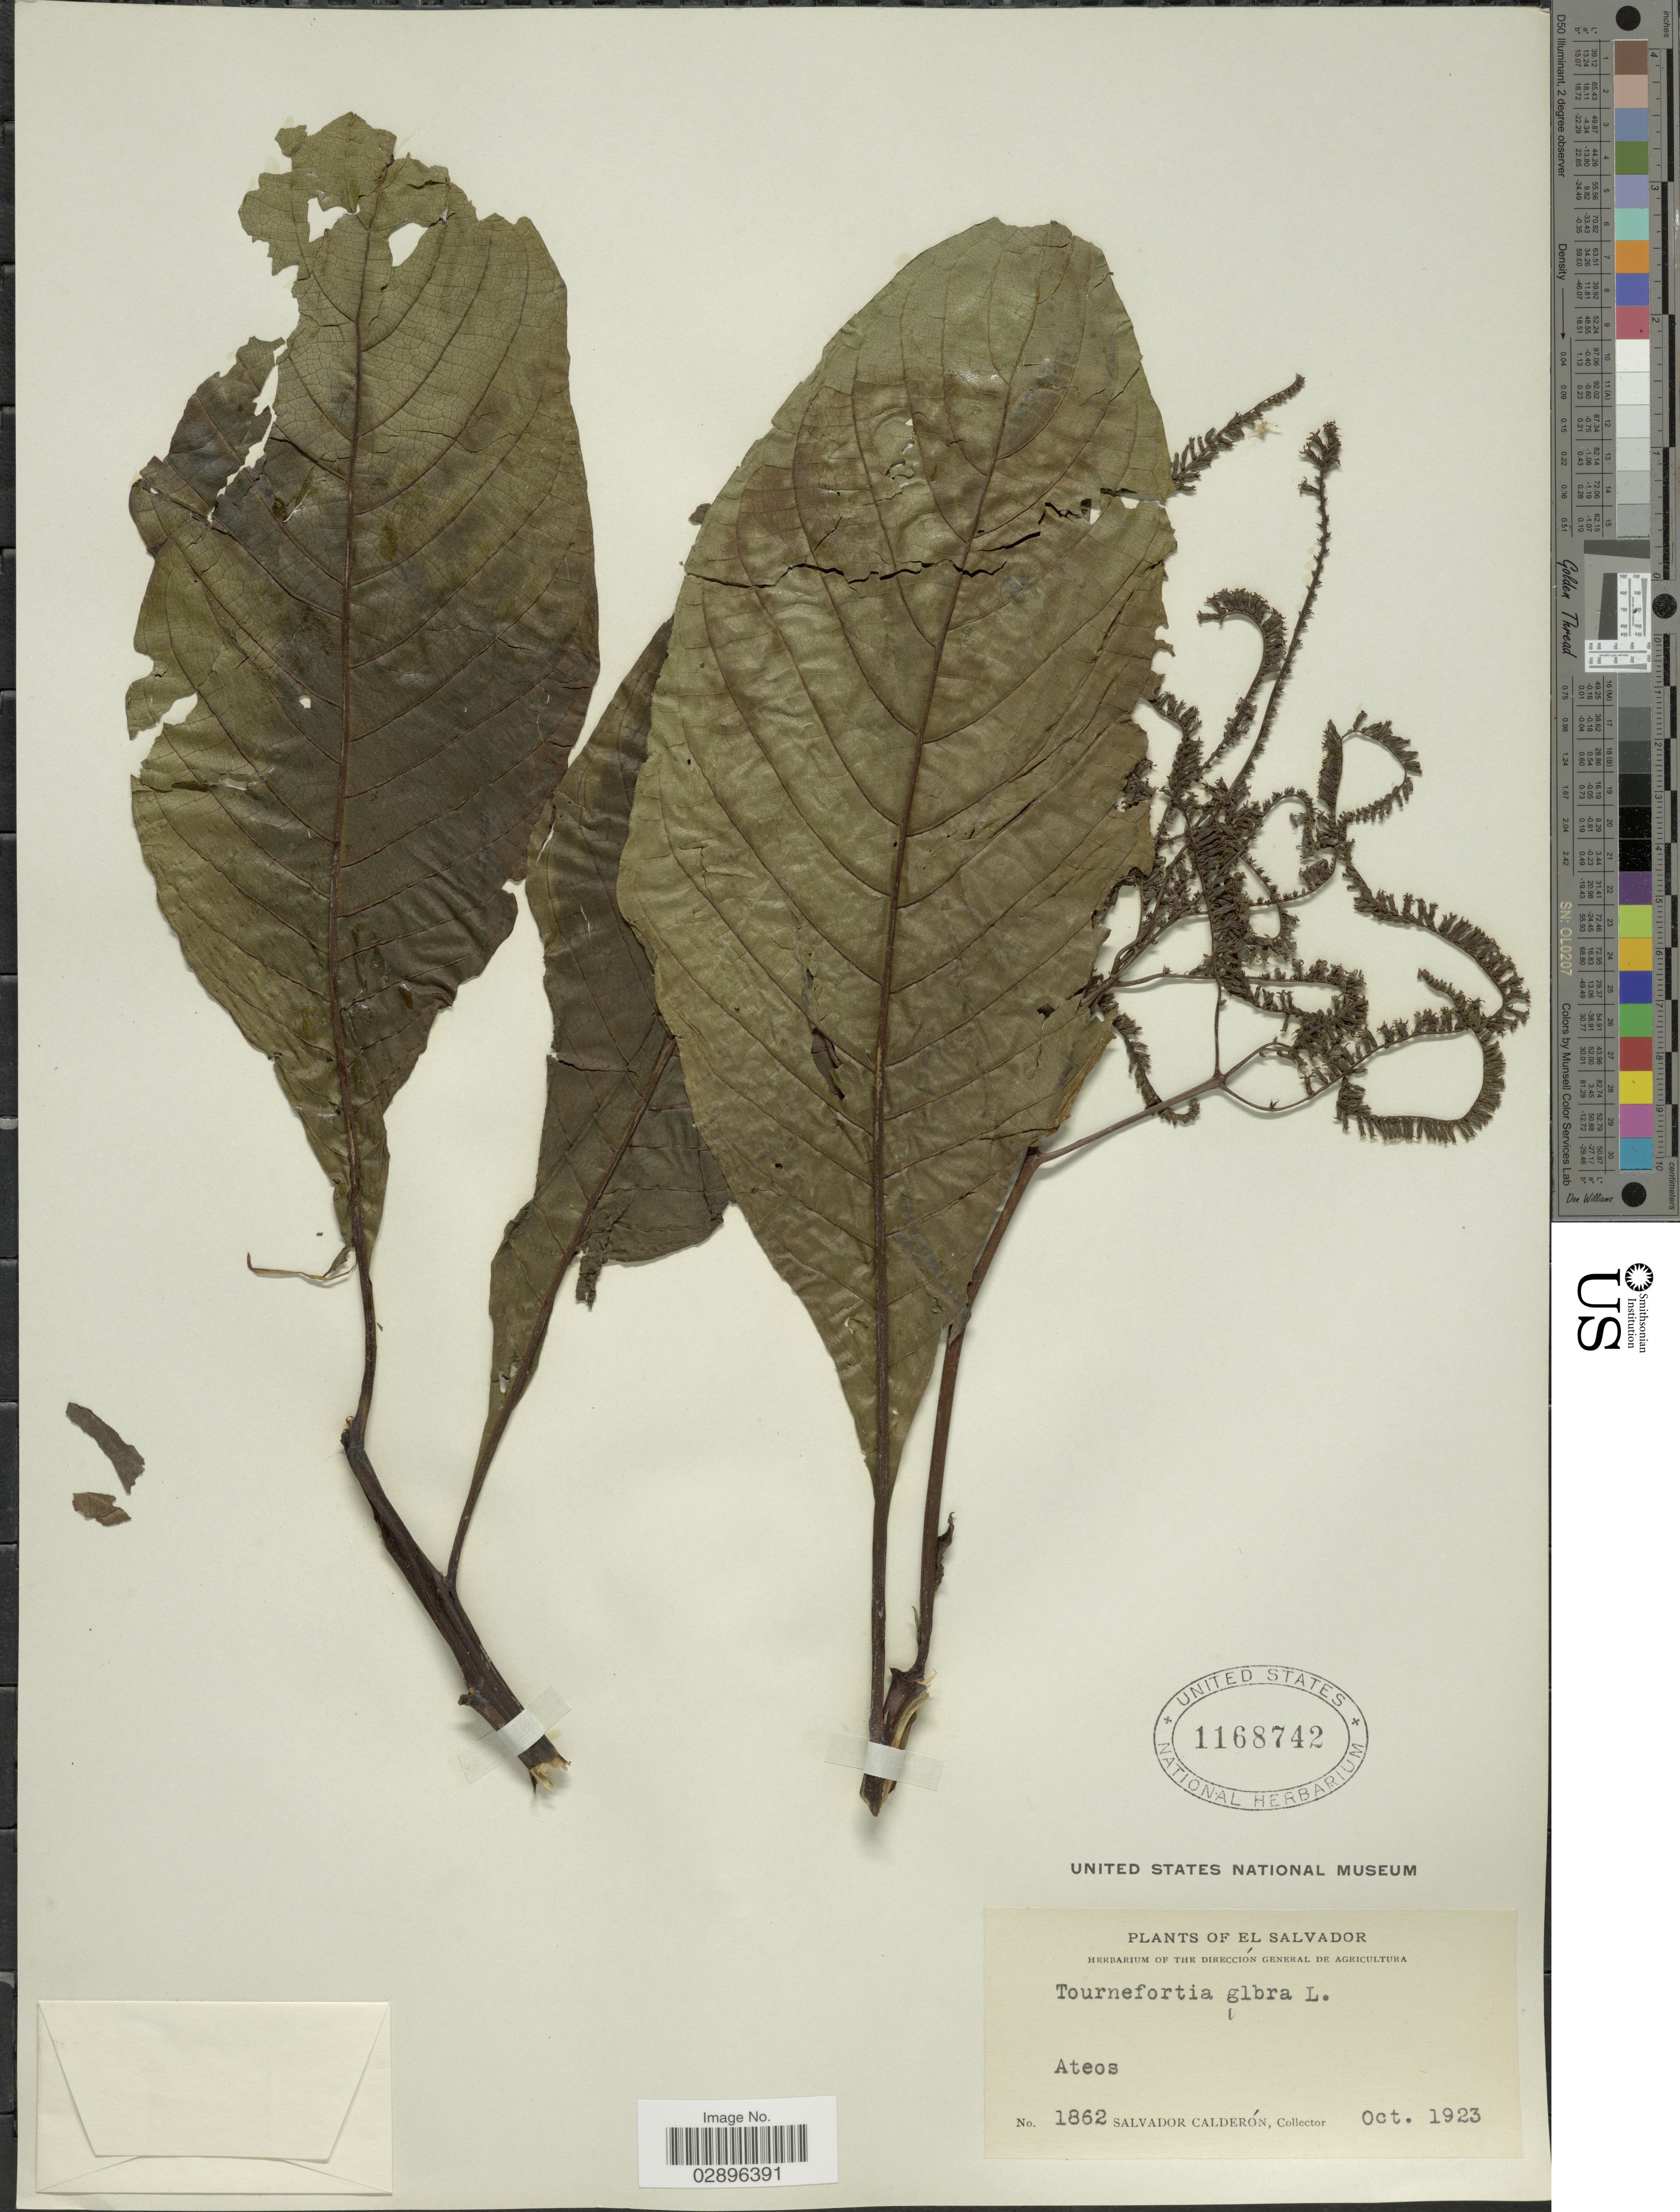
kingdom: Plantae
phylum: Tracheophyta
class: Magnoliopsida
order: Boraginales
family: Heliotropiaceae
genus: Tournefortia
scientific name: Tournefortia glabra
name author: L.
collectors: S. Calderón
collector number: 1862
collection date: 1923-10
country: El Salvador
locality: Ateos.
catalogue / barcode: US 1168742